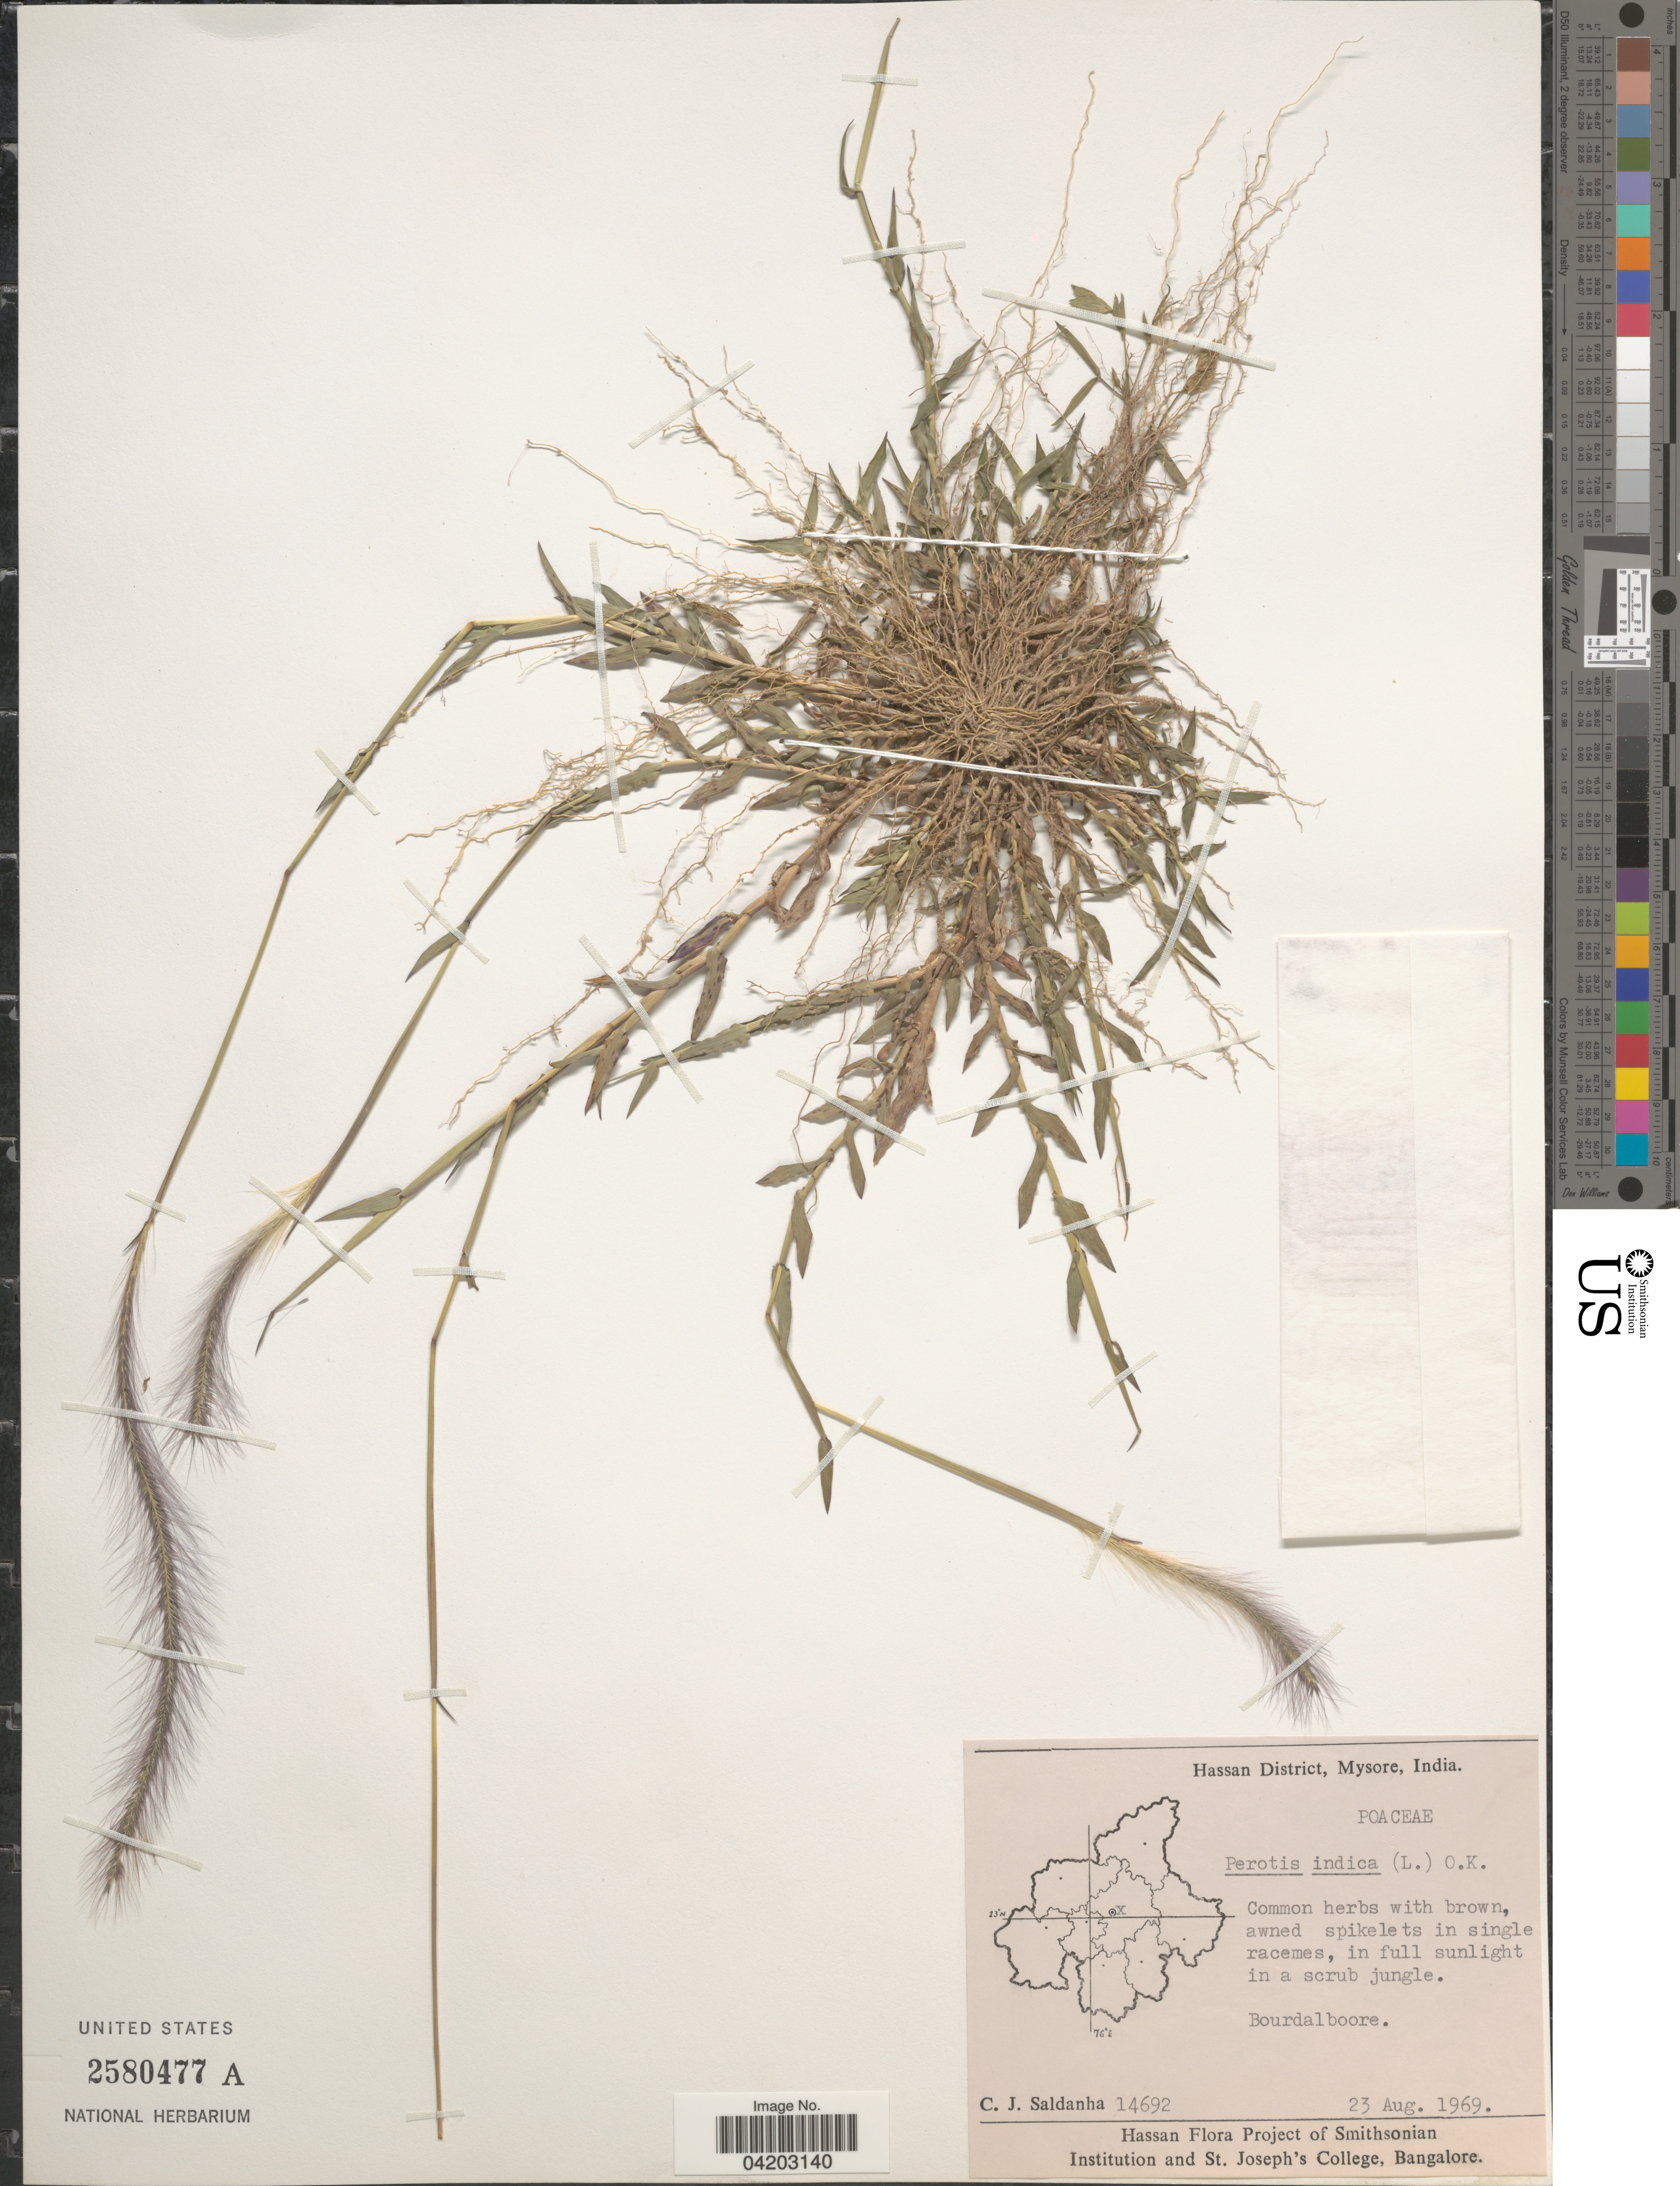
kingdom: Plantae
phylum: Tracheophyta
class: Liliopsida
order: Poales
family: Poaceae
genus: Perotis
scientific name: Perotis indica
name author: (L.) Kuntze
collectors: C. J. Saldanha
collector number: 14692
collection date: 1969-08-23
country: India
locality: Hassan District, Mysore. Bourdalboore.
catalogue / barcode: US 2580477A